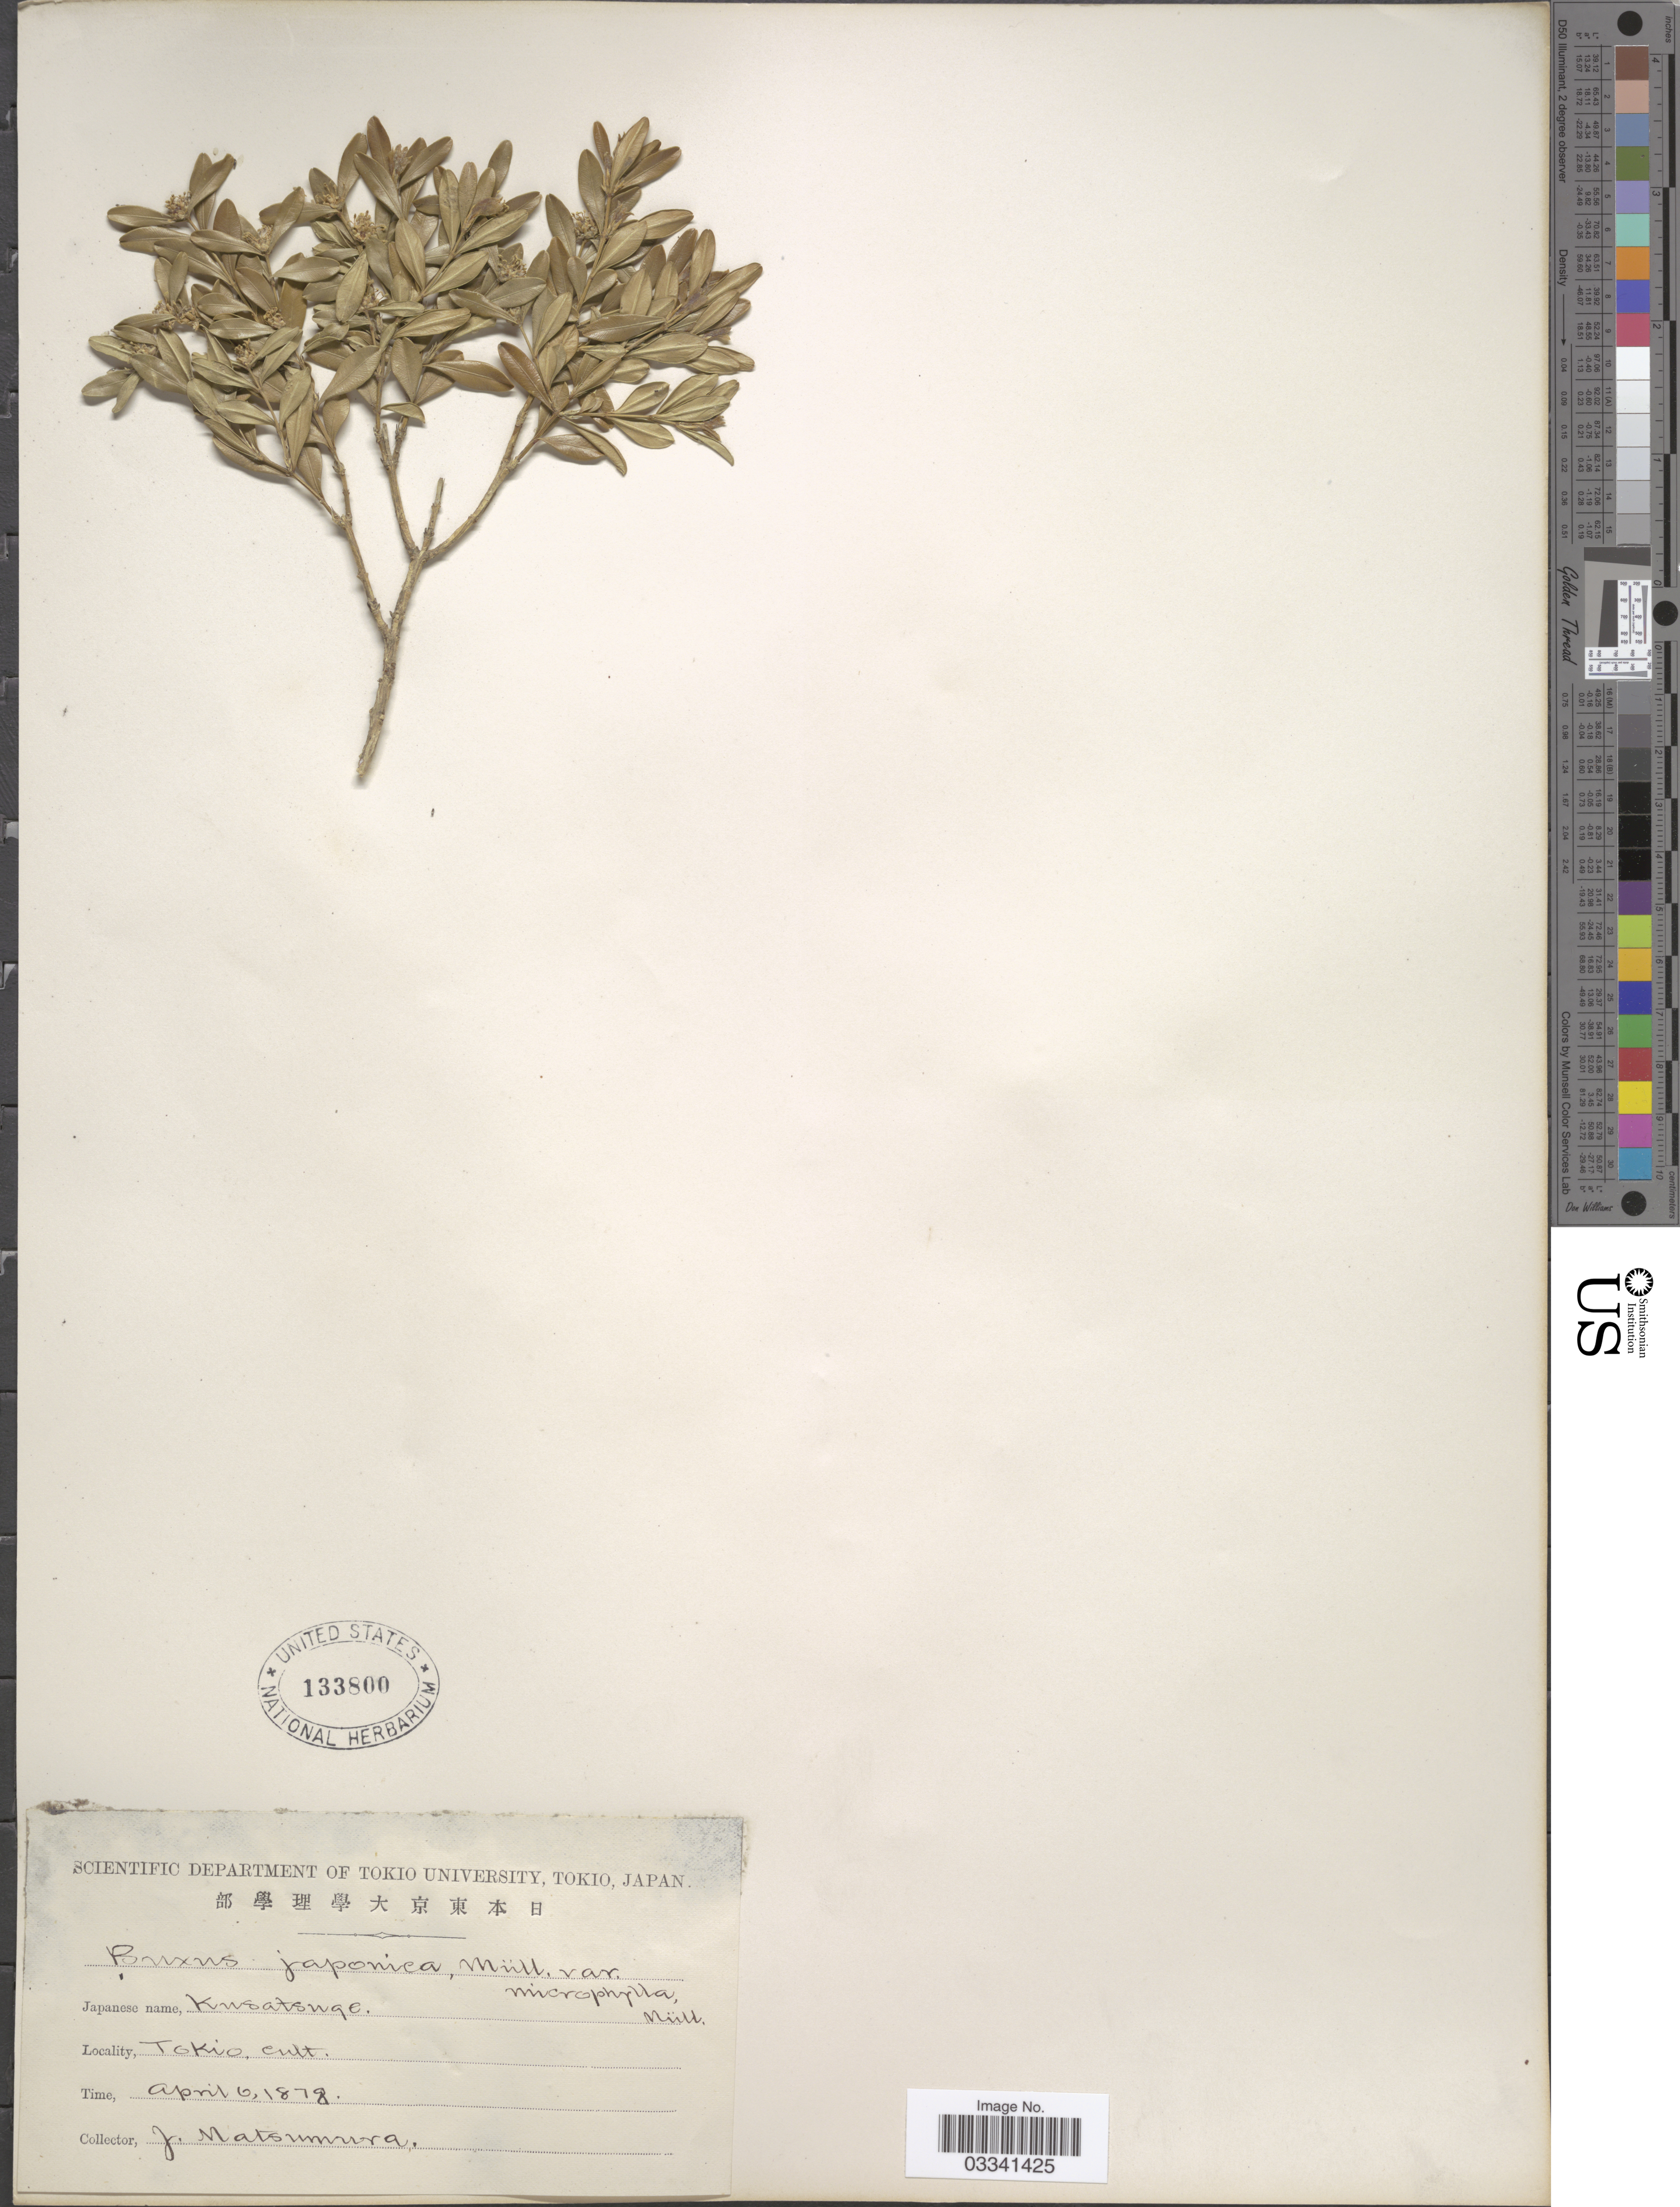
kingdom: Plantae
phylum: Tracheophyta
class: Magnoliopsida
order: Buxales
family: Buxaceae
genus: Buxus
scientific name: Buxus microphylla var. japonica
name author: (Müll. Arg.) Rehder & E.H. Wilson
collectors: J. Matsumura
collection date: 1879-04-06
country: Japan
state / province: Tokyo, Federal City of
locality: Tokio.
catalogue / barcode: US 133800